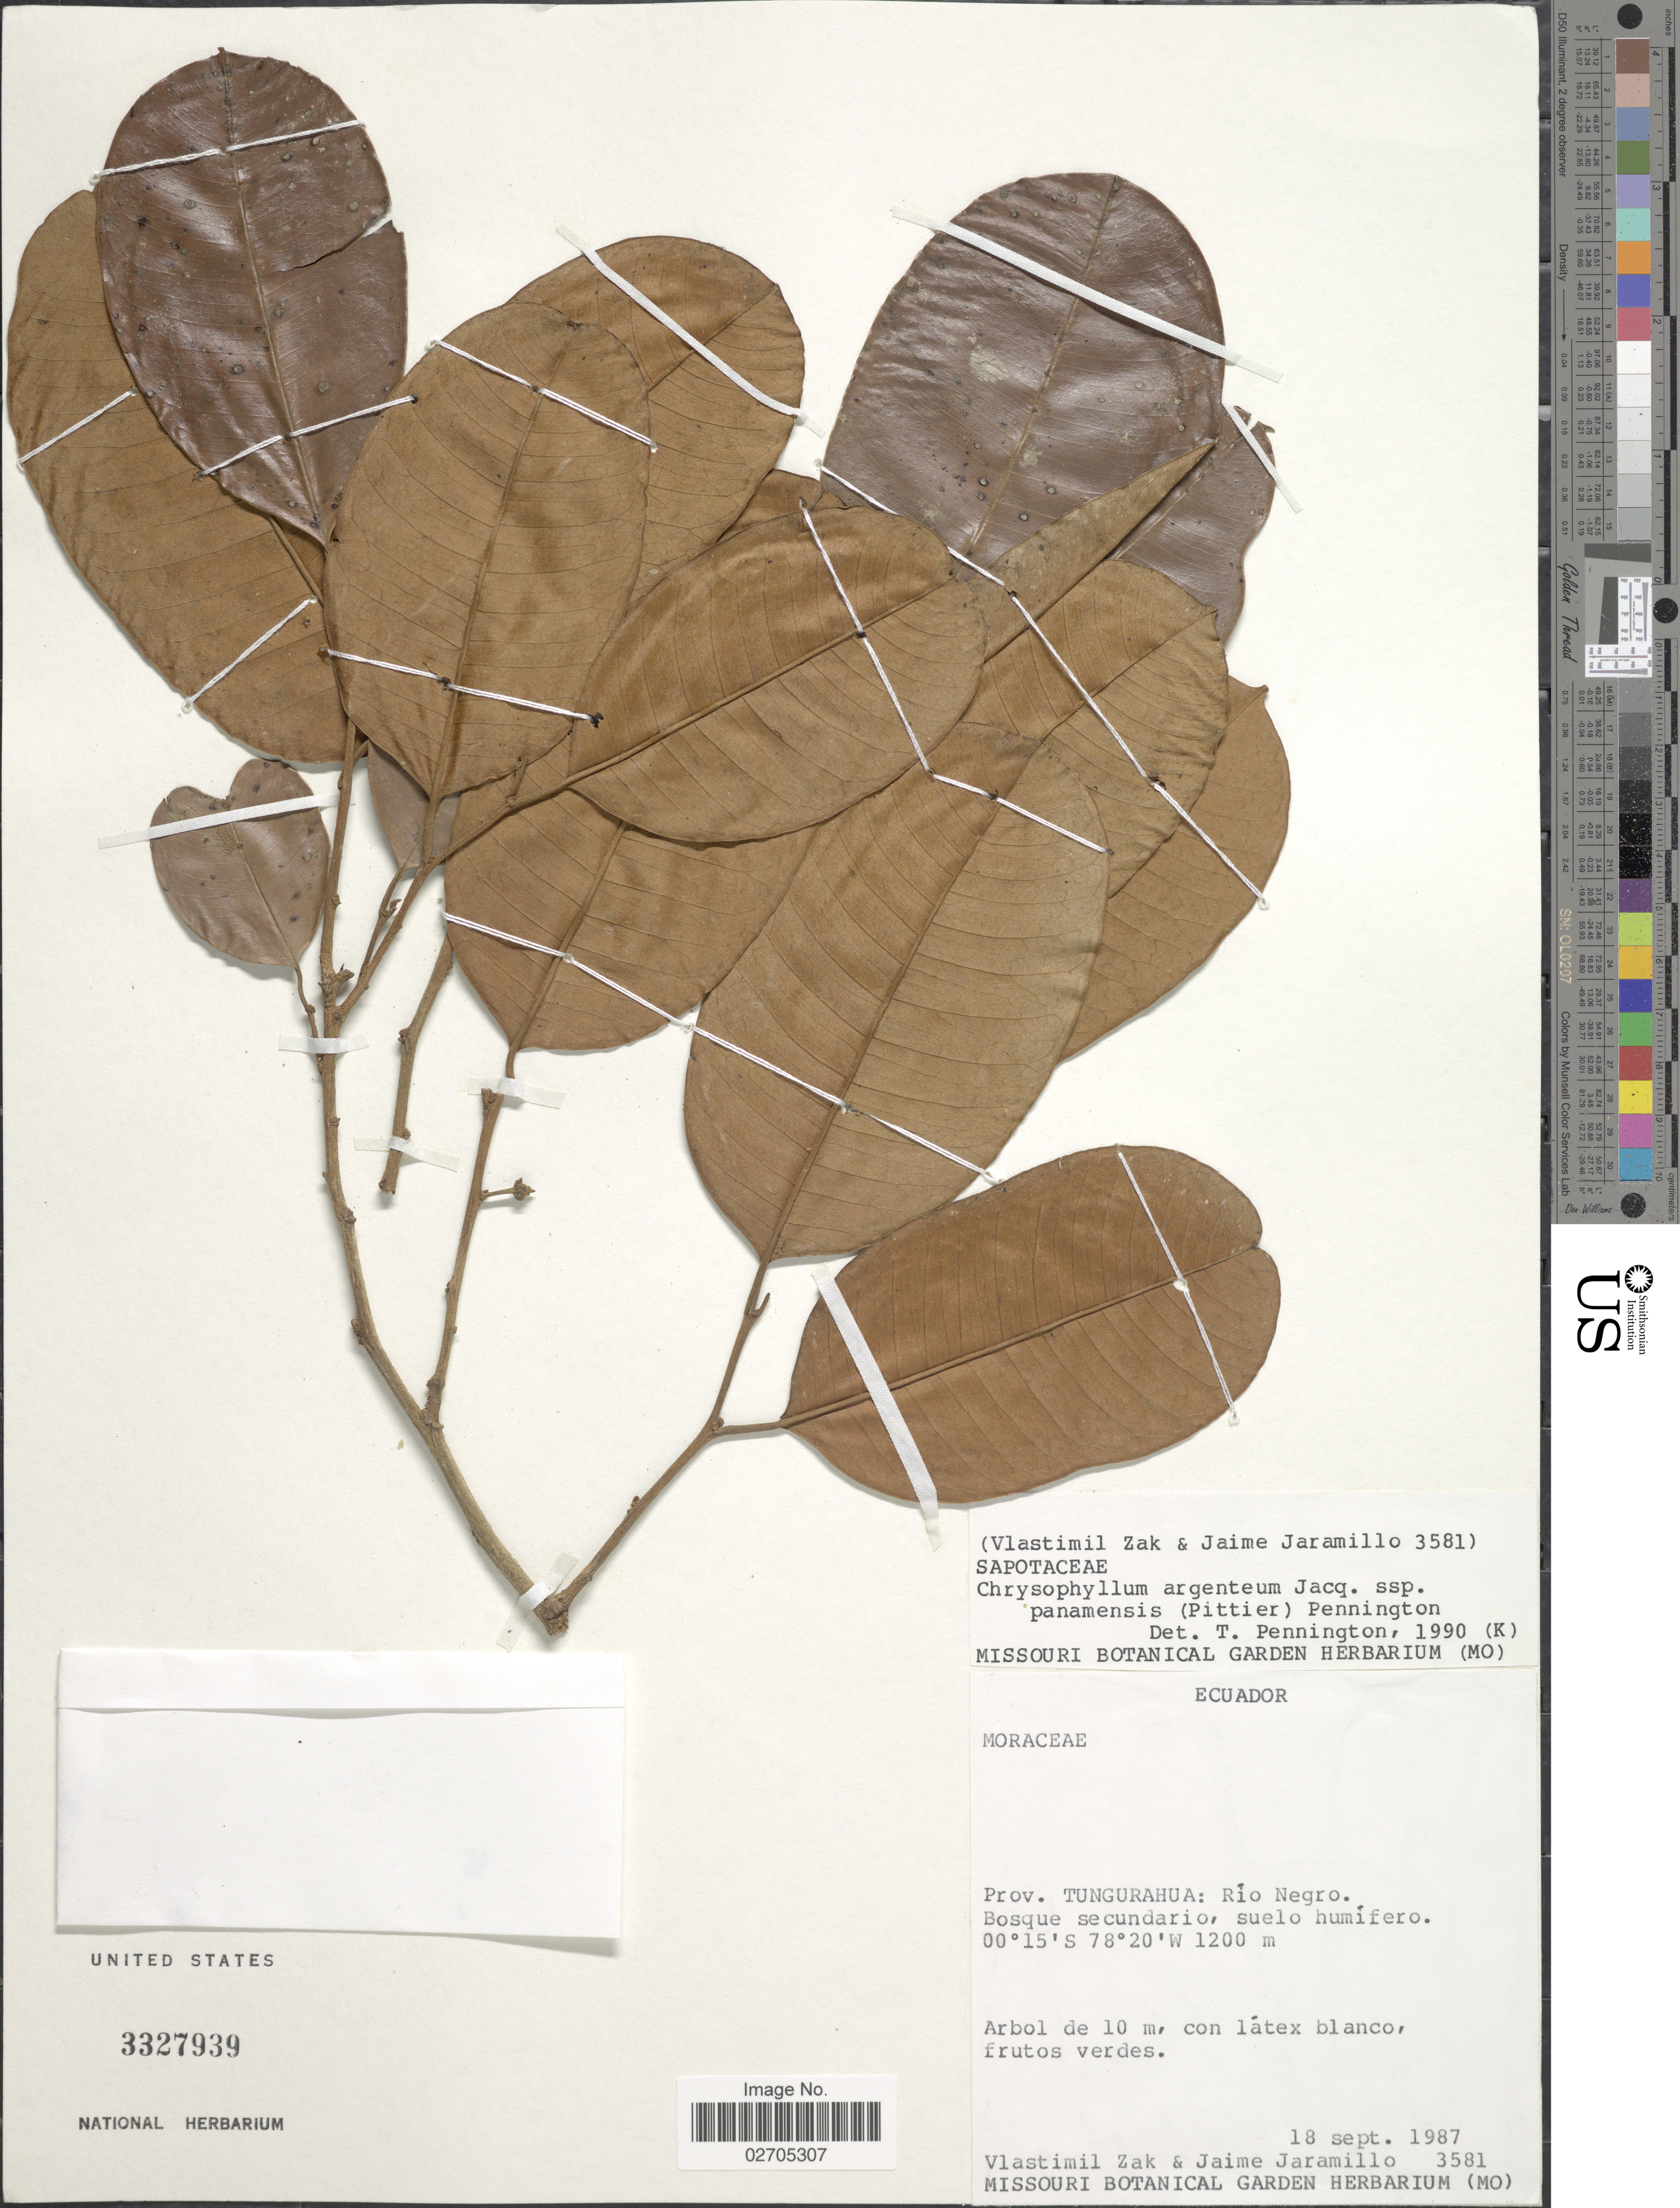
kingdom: Plantae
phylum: Tracheophyta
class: Magnoliopsida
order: Ericales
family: Sapotaceae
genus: Chrysophyllum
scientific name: Chrysophyllum argenteum subsp. panamense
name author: Jacq.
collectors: V. Zak & J. Jaramillo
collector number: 3581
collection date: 1987-09-18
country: Ecuador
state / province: Tungurahua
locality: Rio Negro, Bosque secundario, suelo humifero.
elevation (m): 1200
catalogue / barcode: US 3327939